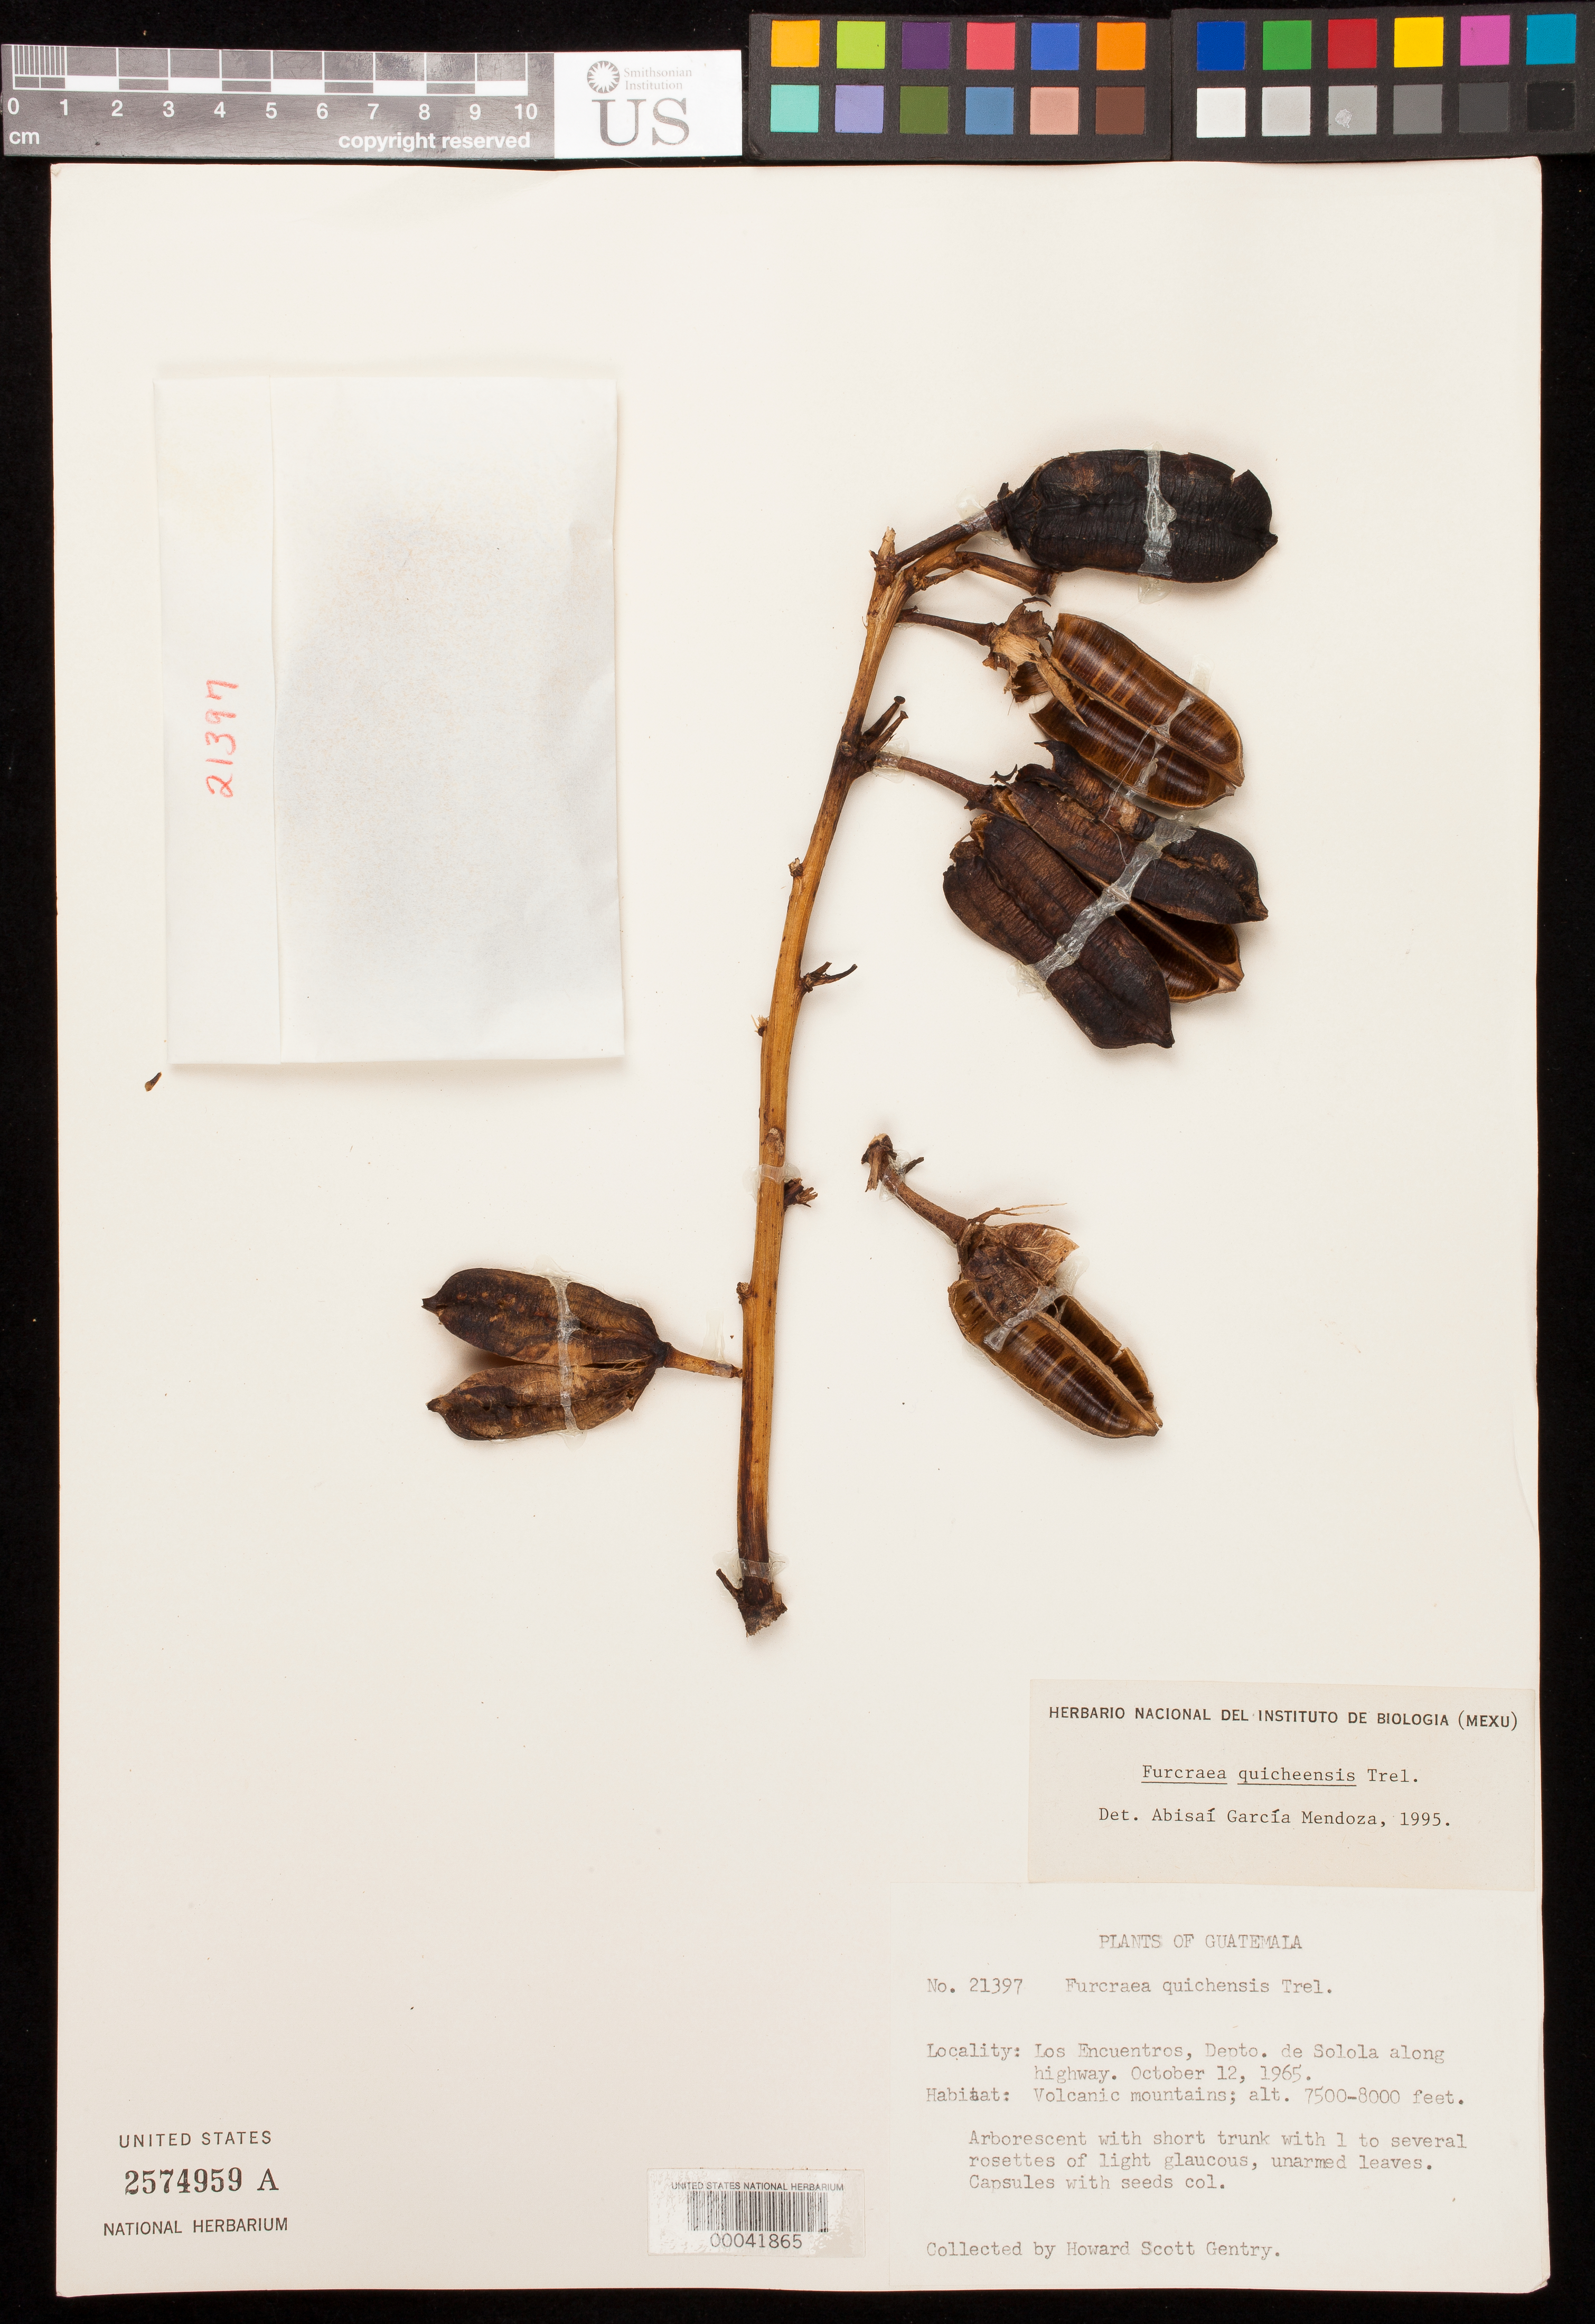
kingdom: Plantae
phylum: Tracheophyta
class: Liliopsida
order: Asparagales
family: Asparagaceae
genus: Furcraea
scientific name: Furcraea quicheensis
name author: Trel.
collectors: H. S. Gentry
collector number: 21397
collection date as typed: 12 Oct 1965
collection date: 1965-10-12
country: Guatemala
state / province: Sololá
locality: Los Encuentros, along highway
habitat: Volcanic mountains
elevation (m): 2286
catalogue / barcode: US 2574959